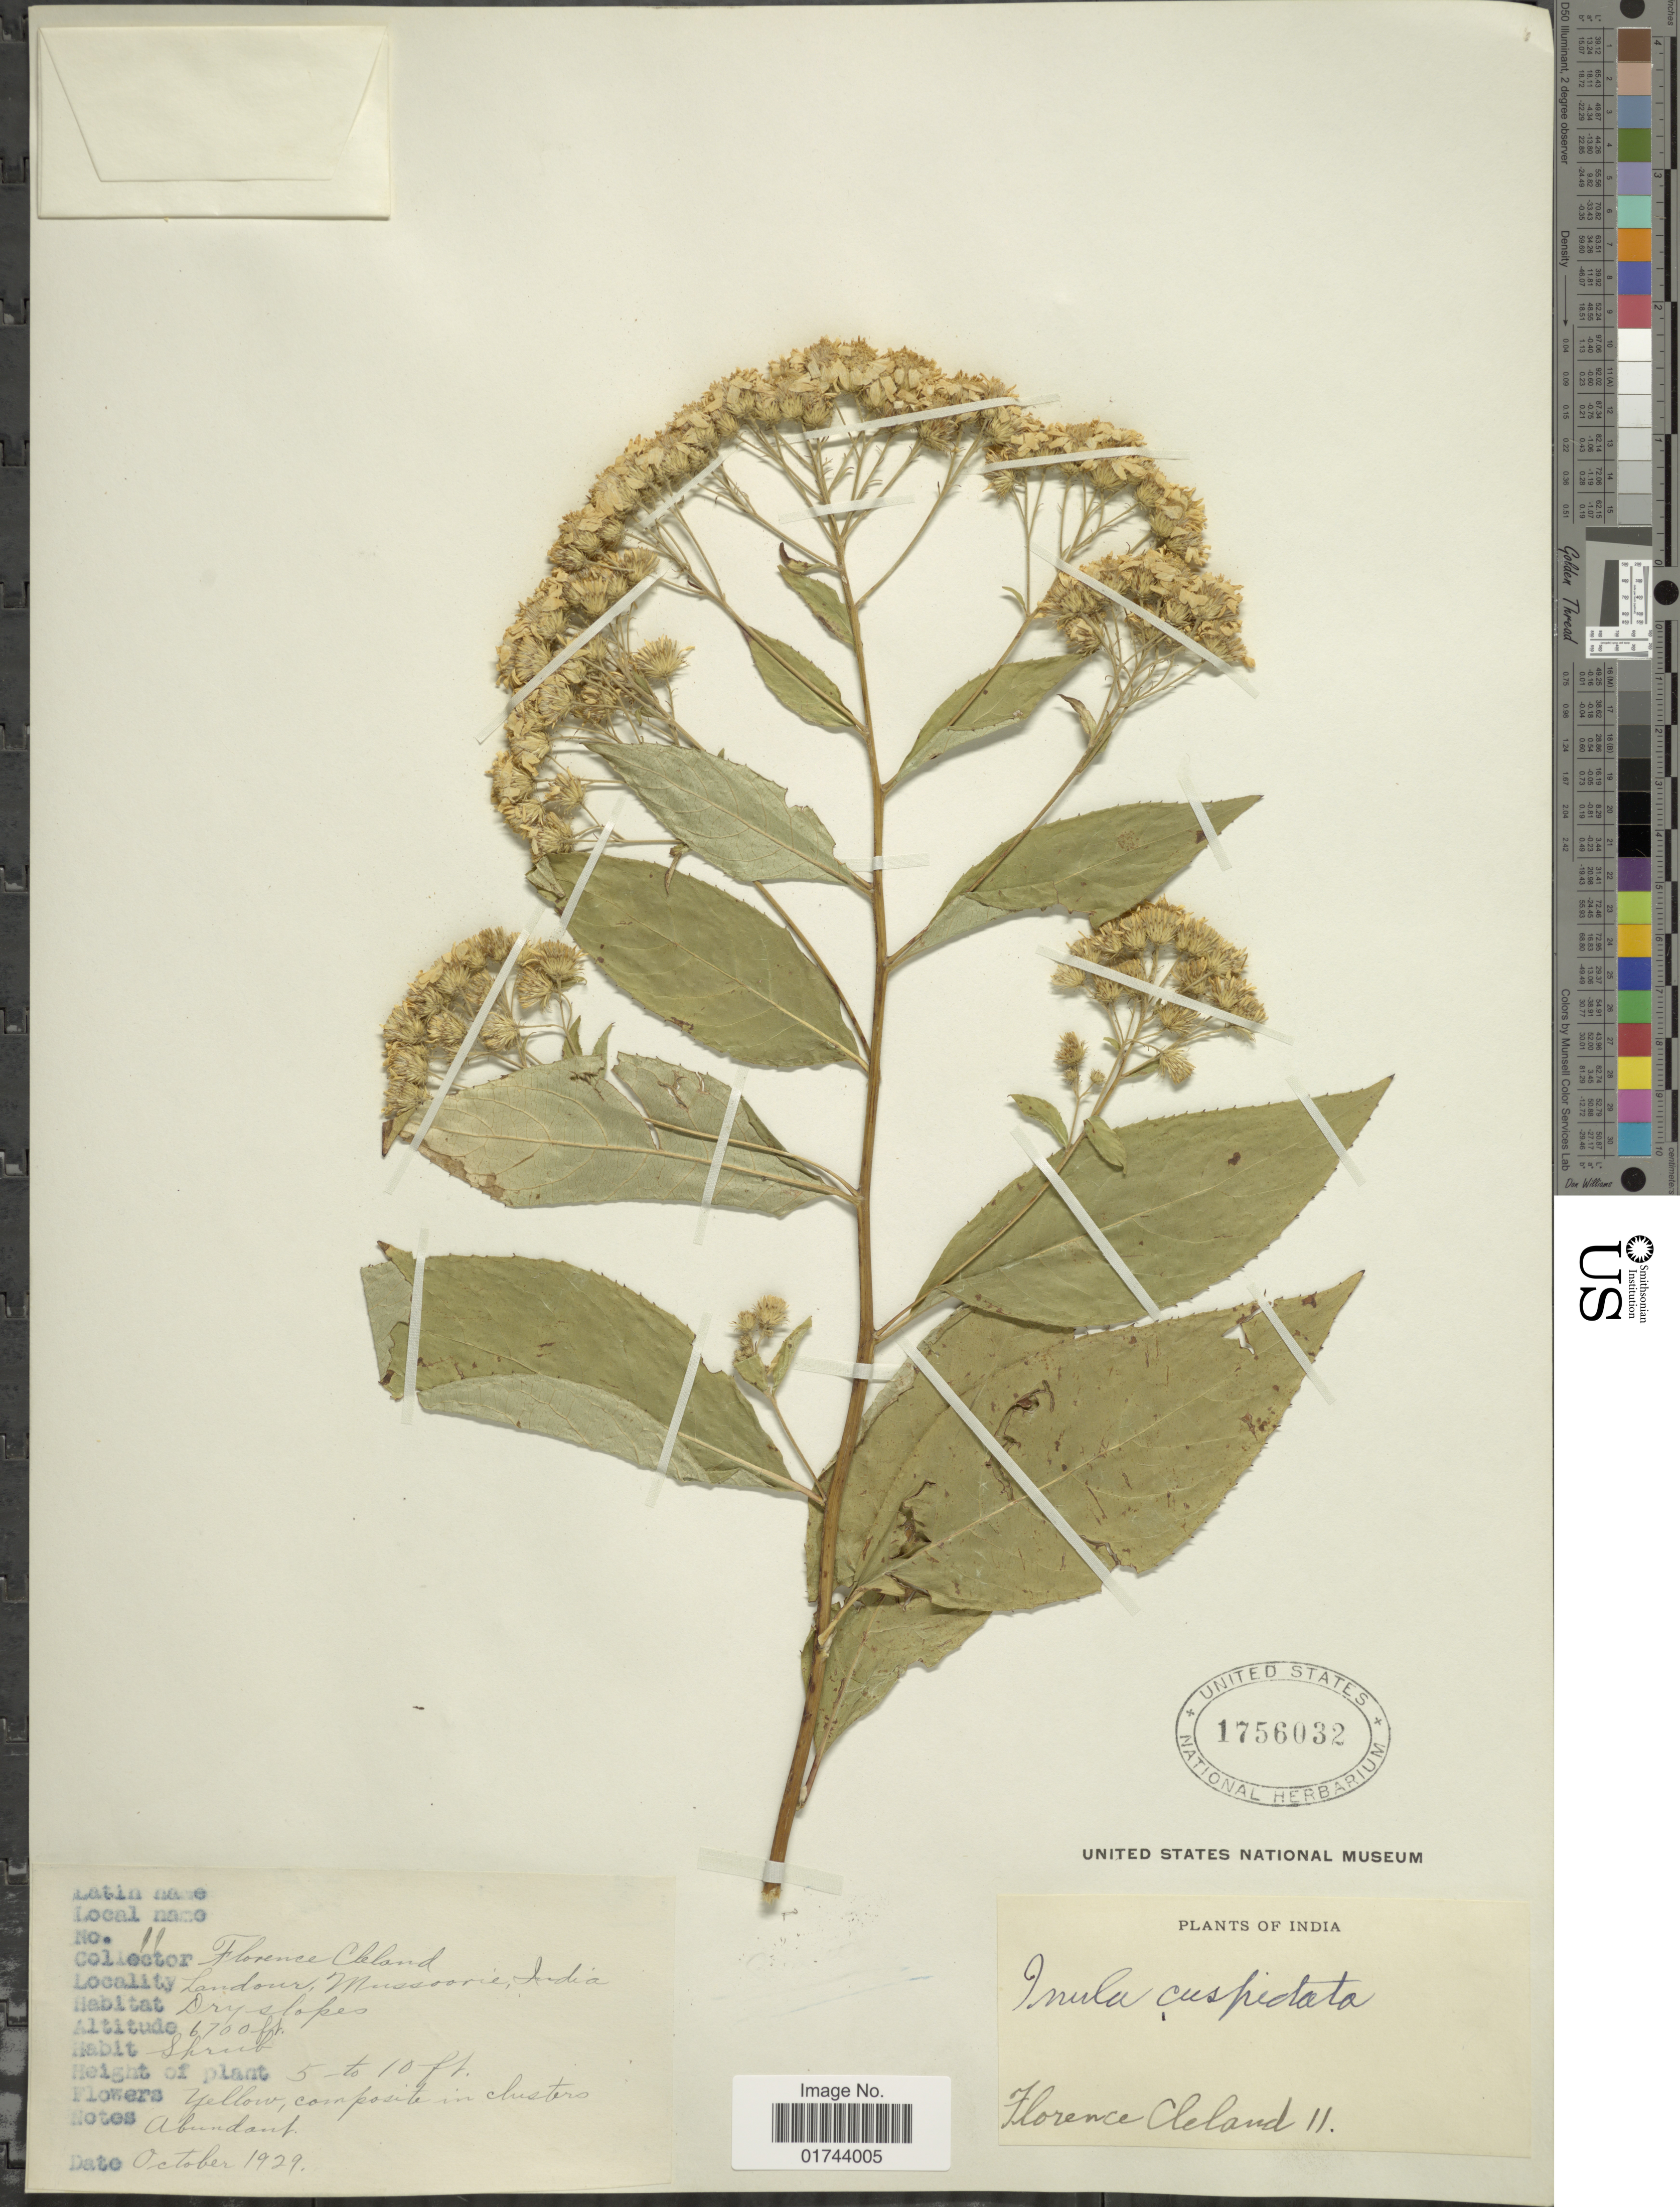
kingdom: Plantae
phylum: Tracheophyta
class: Magnoliopsida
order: Asterales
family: Asteraceae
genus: Inula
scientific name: Inula cuspidata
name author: C.B. Clarke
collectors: F. Cleland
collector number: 11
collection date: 1929-10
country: India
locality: Landour, Mussoorie, India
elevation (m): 2042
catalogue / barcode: US 1756032